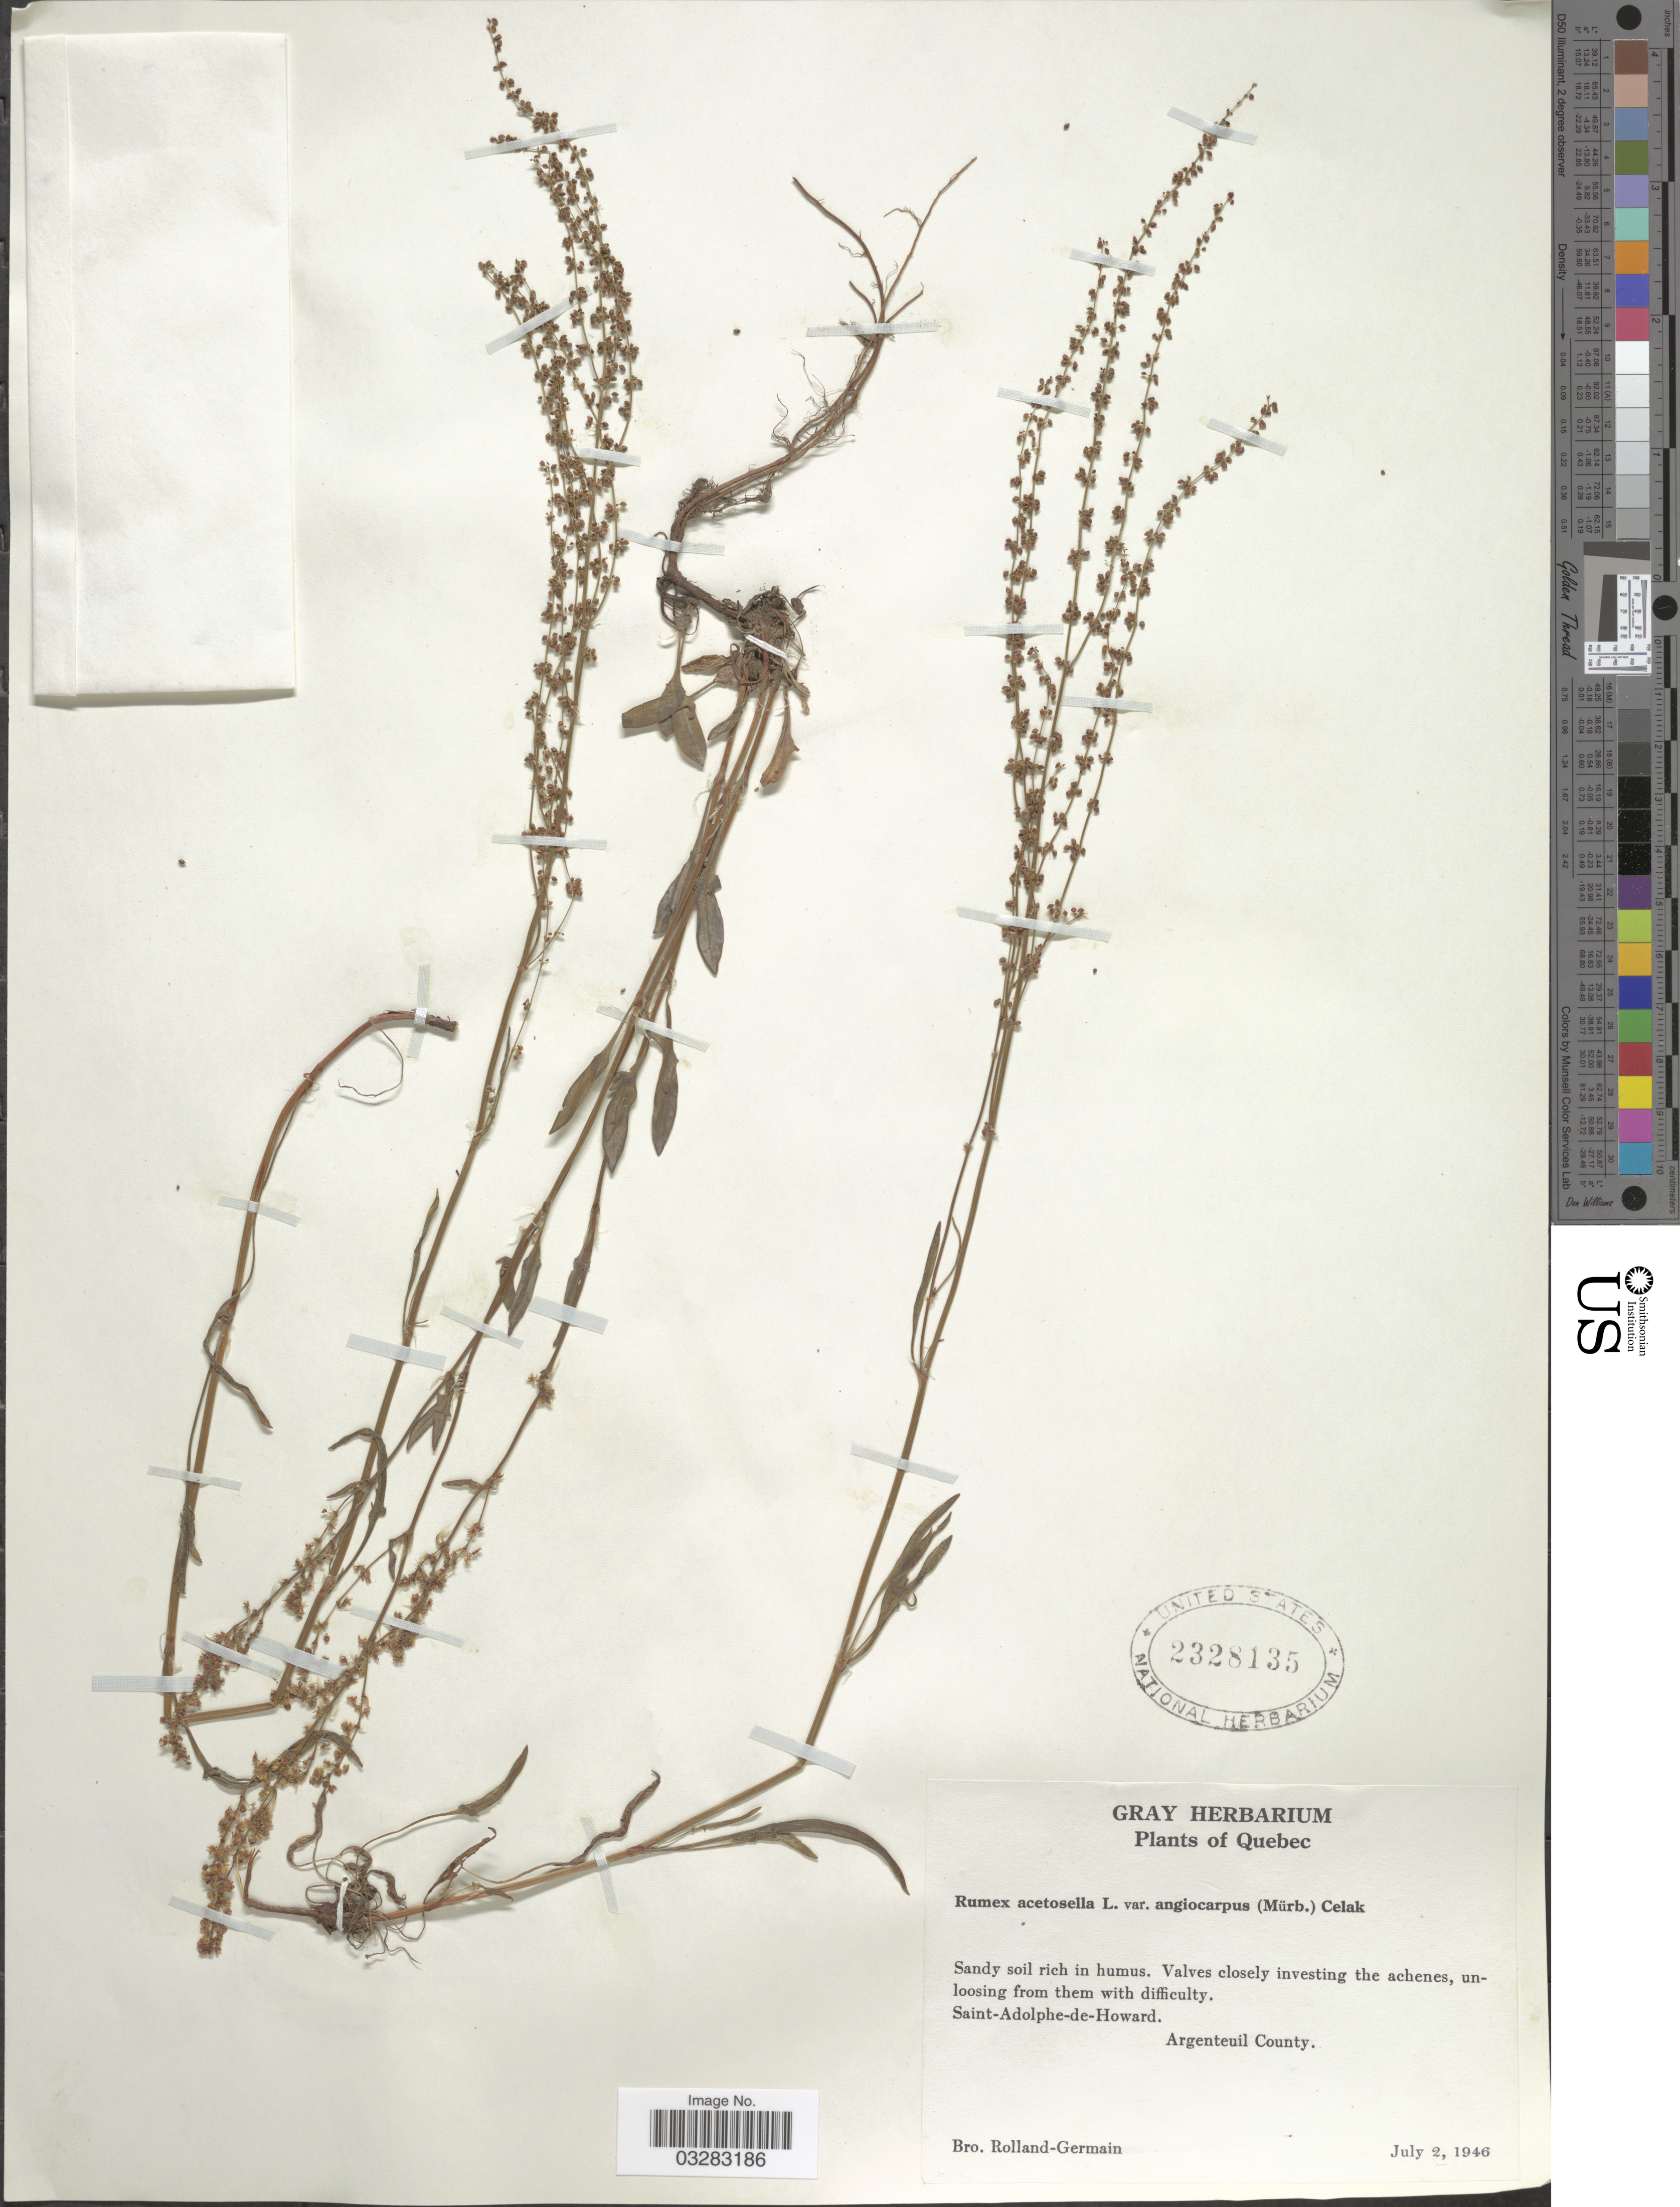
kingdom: Plantae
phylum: Tracheophyta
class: Magnoliopsida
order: Caryophyllales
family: Polygonaceae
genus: Rumex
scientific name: Rumex acetosella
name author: L.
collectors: Rolland-Germain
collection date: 1946-07-02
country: Canada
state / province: Quebec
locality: Saint-Adolphe-de-Howard. Argenteuil County.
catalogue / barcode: US 2328135